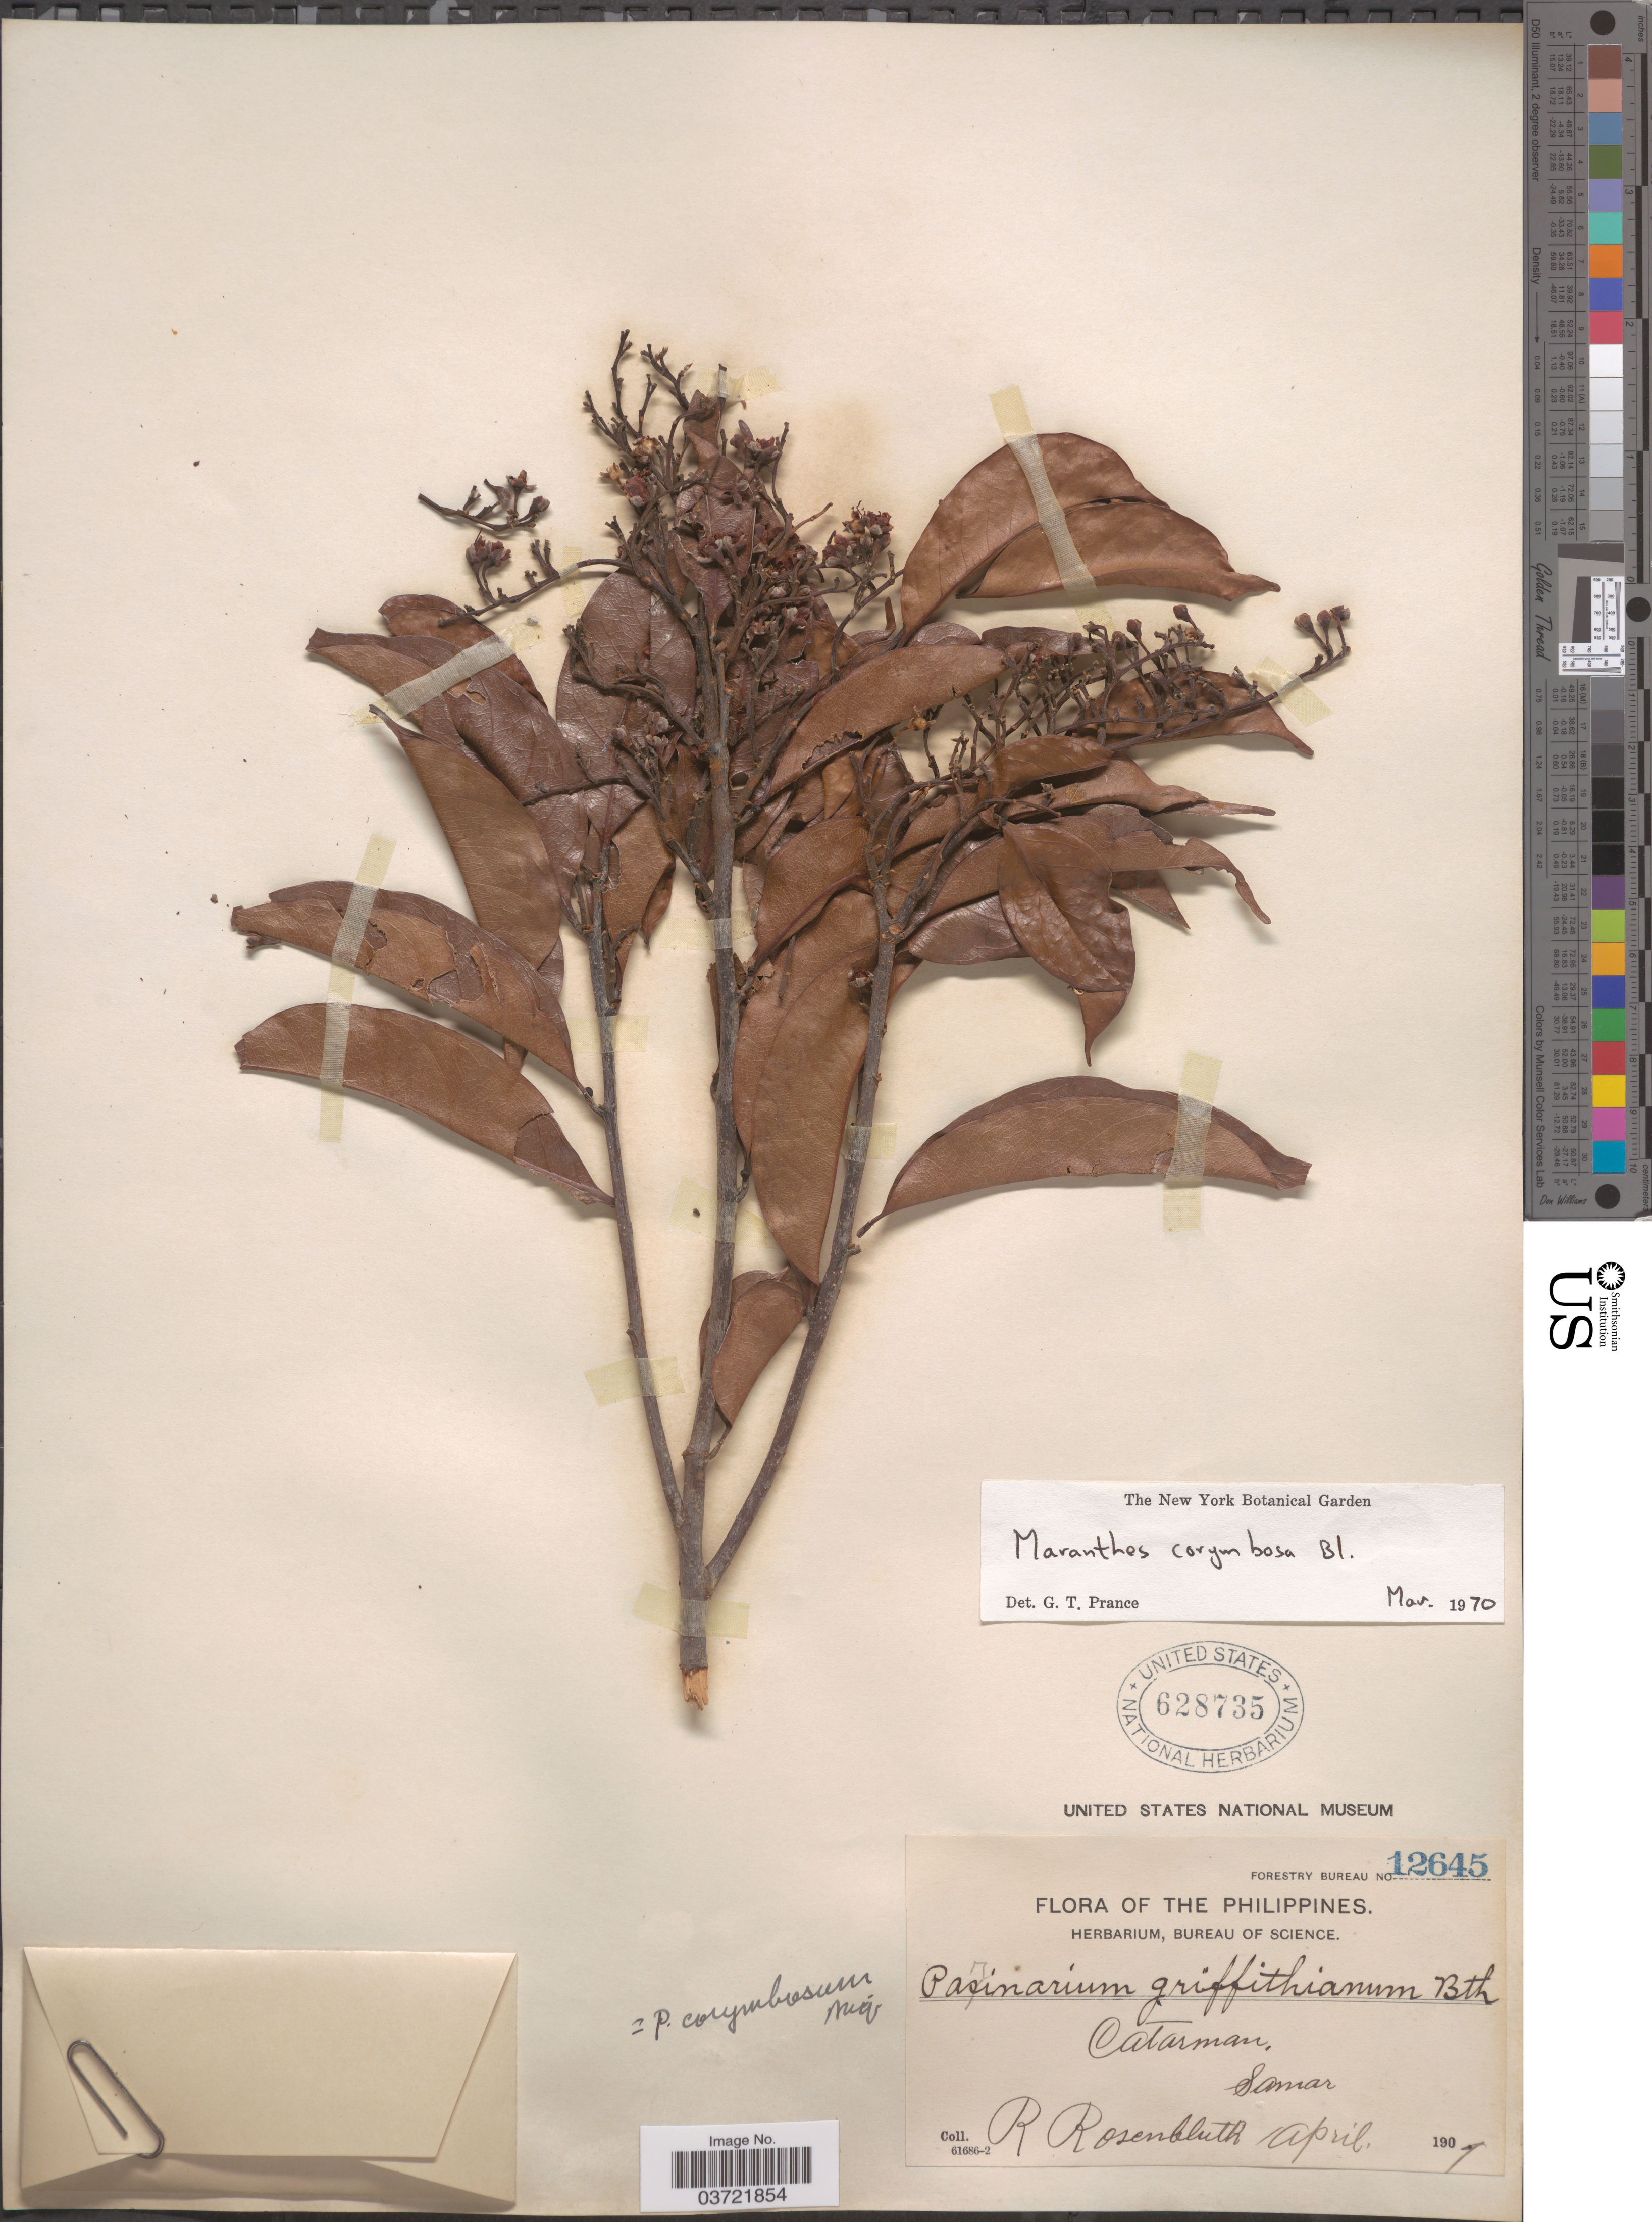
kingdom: Plantae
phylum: Tracheophyta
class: Magnoliopsida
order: Malpighiales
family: Chrysobalanaceae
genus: Maranthes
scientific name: Maranthes corymbosa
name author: Blume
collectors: R. Rosenbluth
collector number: Forestry Bureau 12645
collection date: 1909-04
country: Philippines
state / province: Eastern Visayas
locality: Catarman, Samar.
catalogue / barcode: US 628735